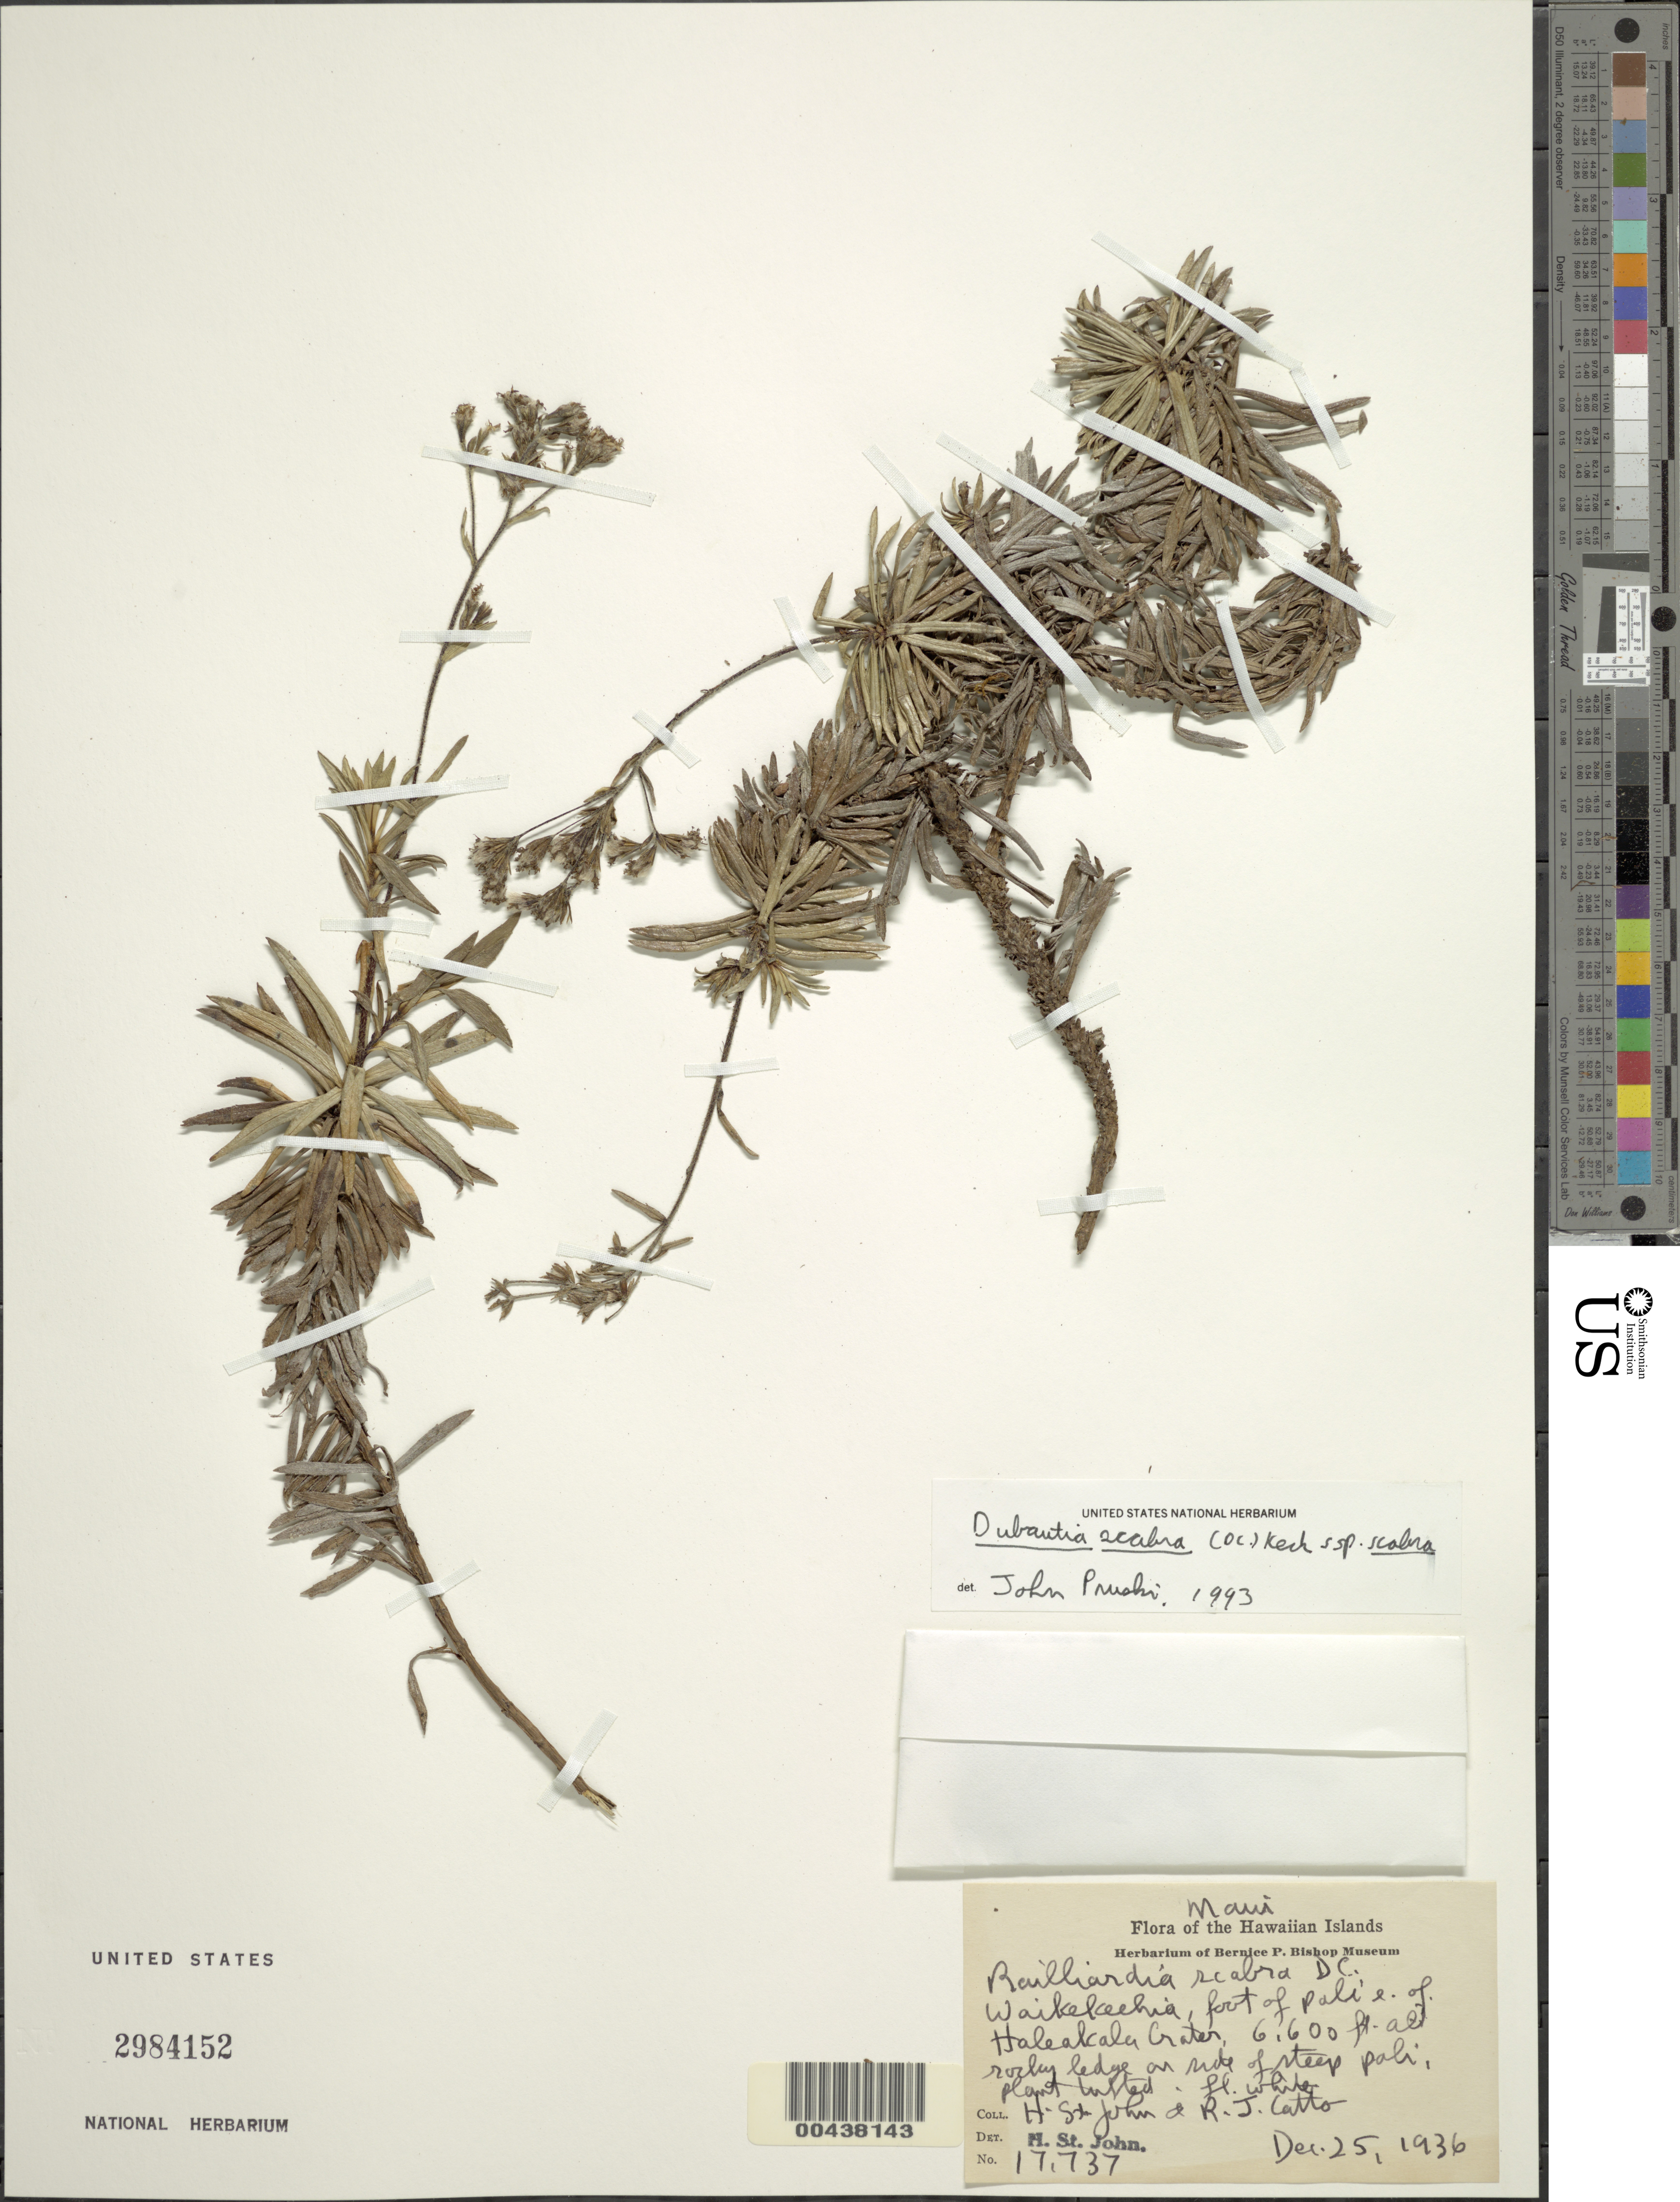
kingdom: Plantae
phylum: Tracheophyta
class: Magnoliopsida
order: Asterales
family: Asteraceae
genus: Dubautia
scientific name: Dubautia scabra subsp. scabra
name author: (DC.) D.D. Keck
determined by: St. John, H.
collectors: H. St. John & R. Catto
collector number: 17737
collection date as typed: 25 Dec 1936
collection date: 1936-12-25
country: United States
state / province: Hawaii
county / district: Maui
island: Maui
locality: Waikekeehia, foot of pali E of Haleakala Crater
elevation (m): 2012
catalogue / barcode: US 2984152